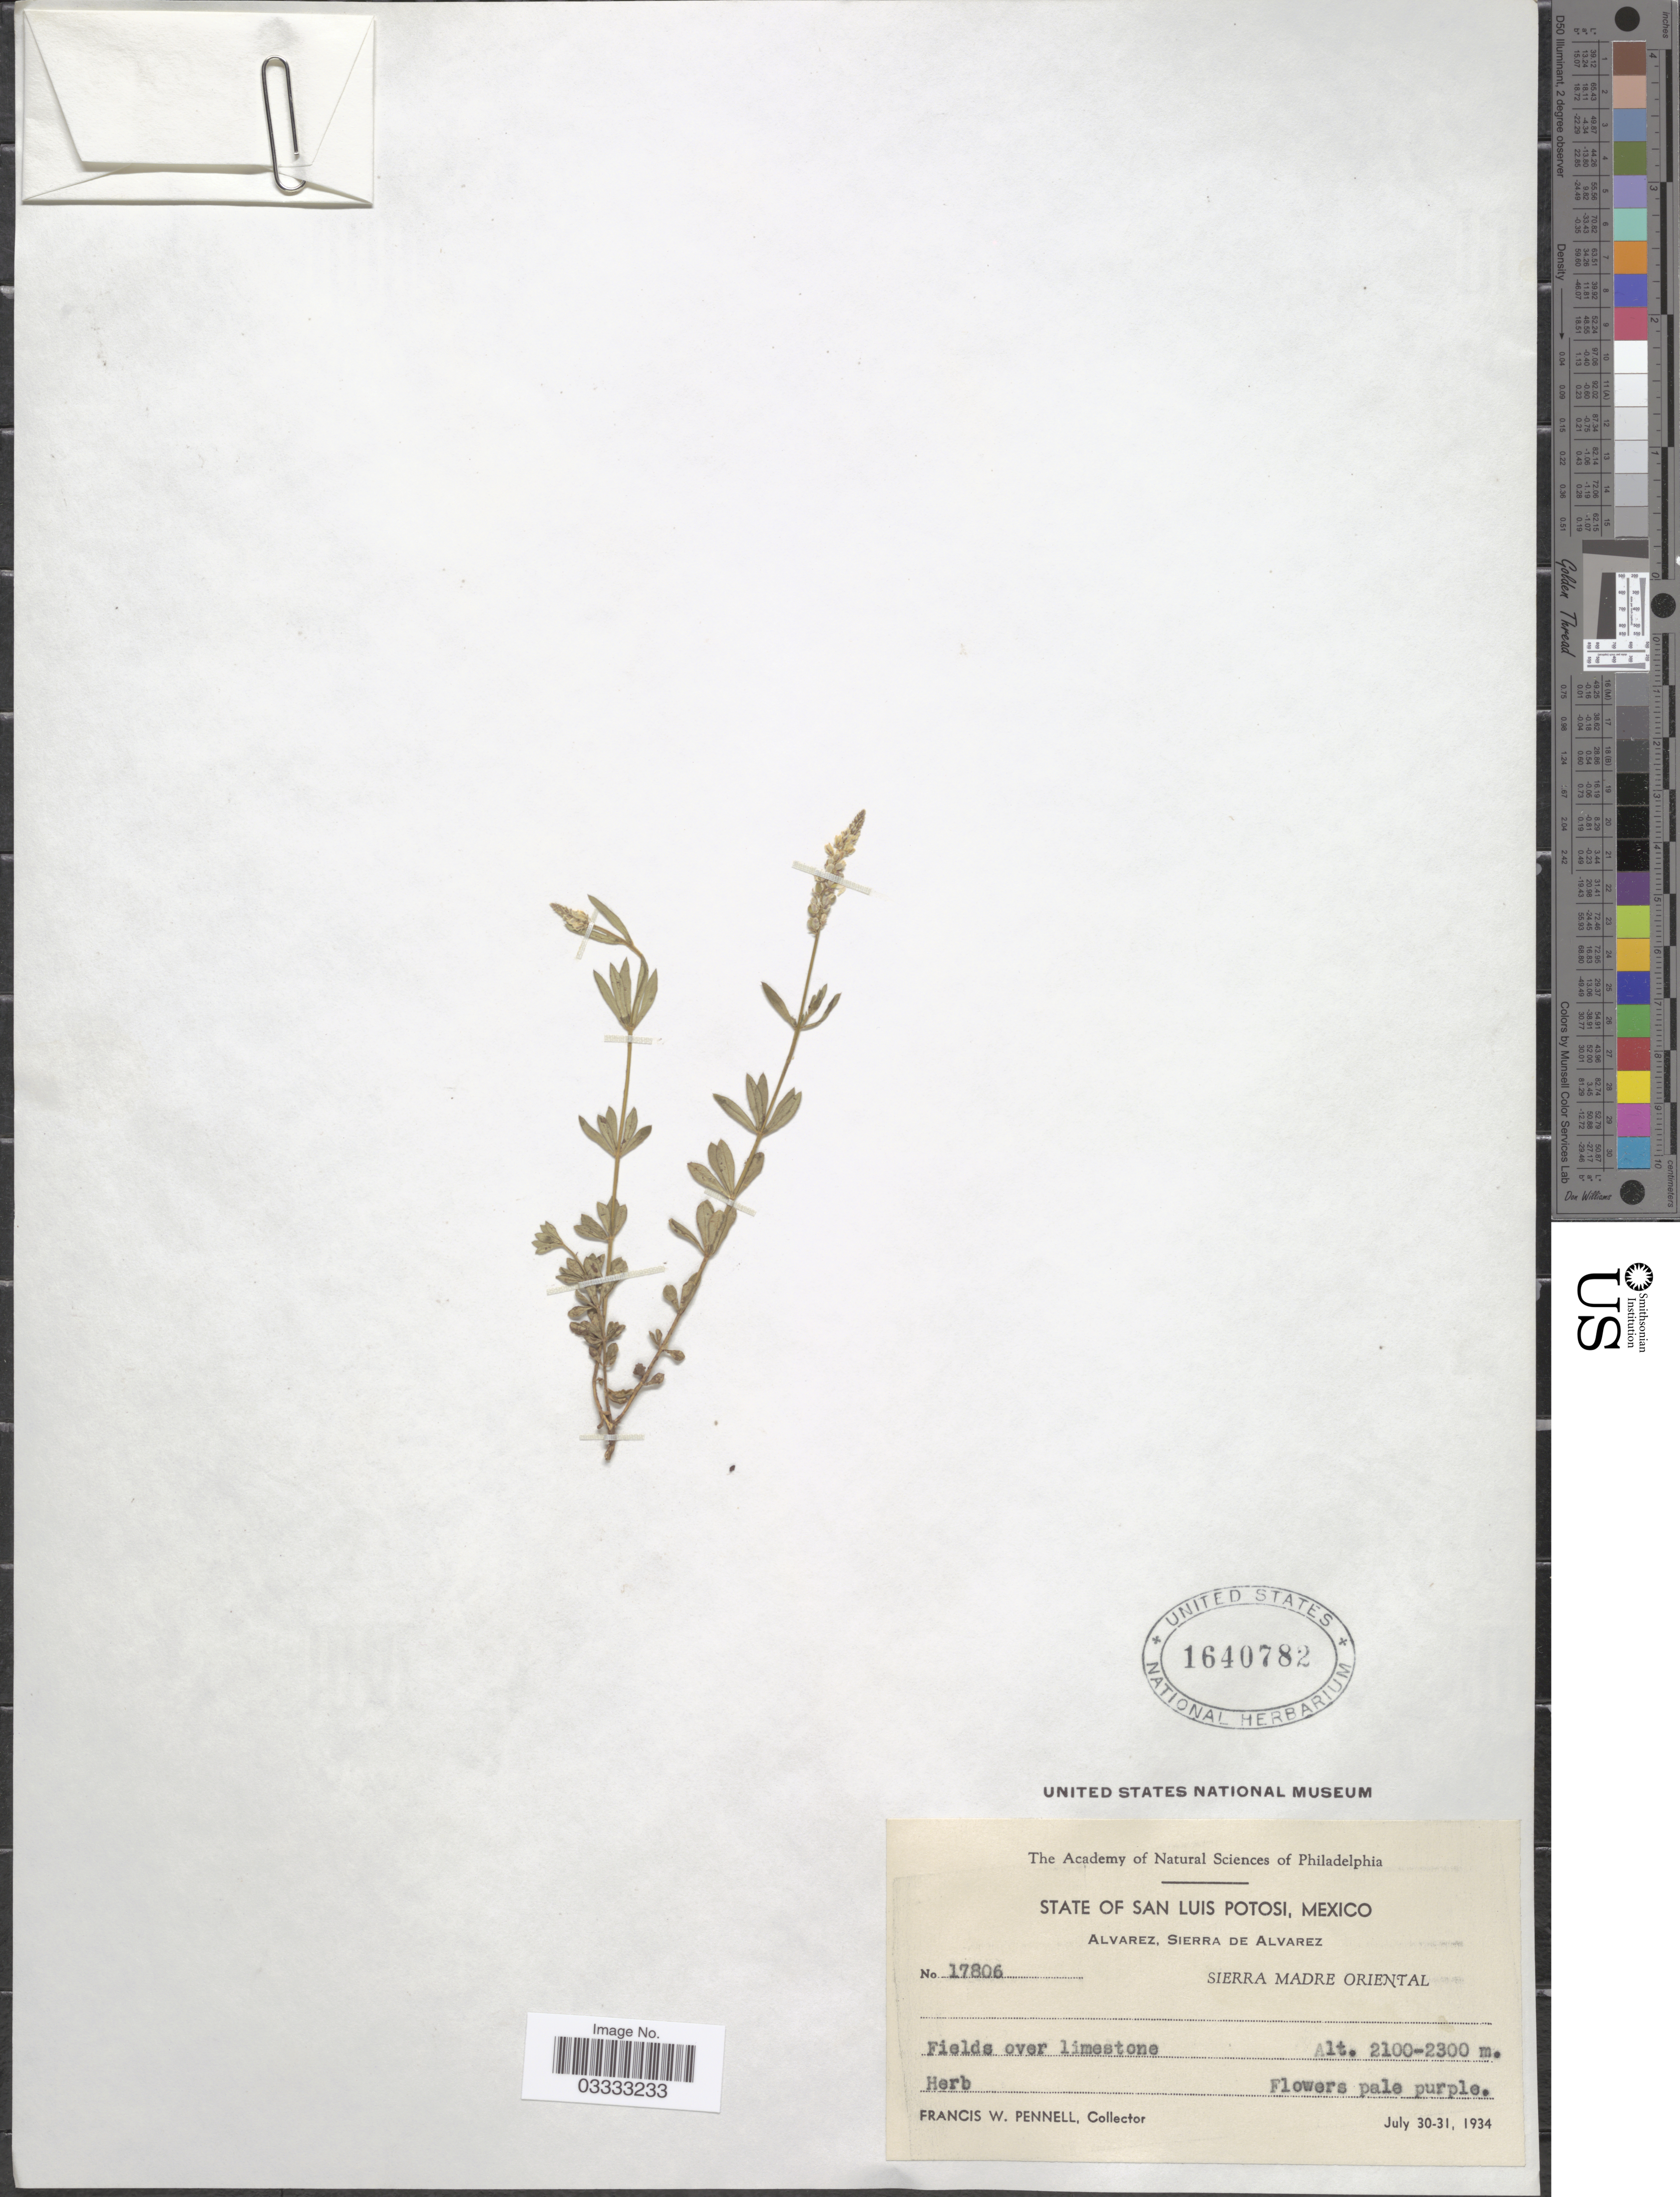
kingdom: Plantae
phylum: Tracheophyta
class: Magnoliopsida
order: Fabales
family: Polygalaceae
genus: Polygala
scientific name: Polygala sp.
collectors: F. W. Pennell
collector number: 17806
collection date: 1934-07-30/1934-07-31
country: Mexico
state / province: San Luis Potosí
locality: Alvarez, Sierra de Alvarez. Sierra Madre Oriental.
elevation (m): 2100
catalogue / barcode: US 1640782